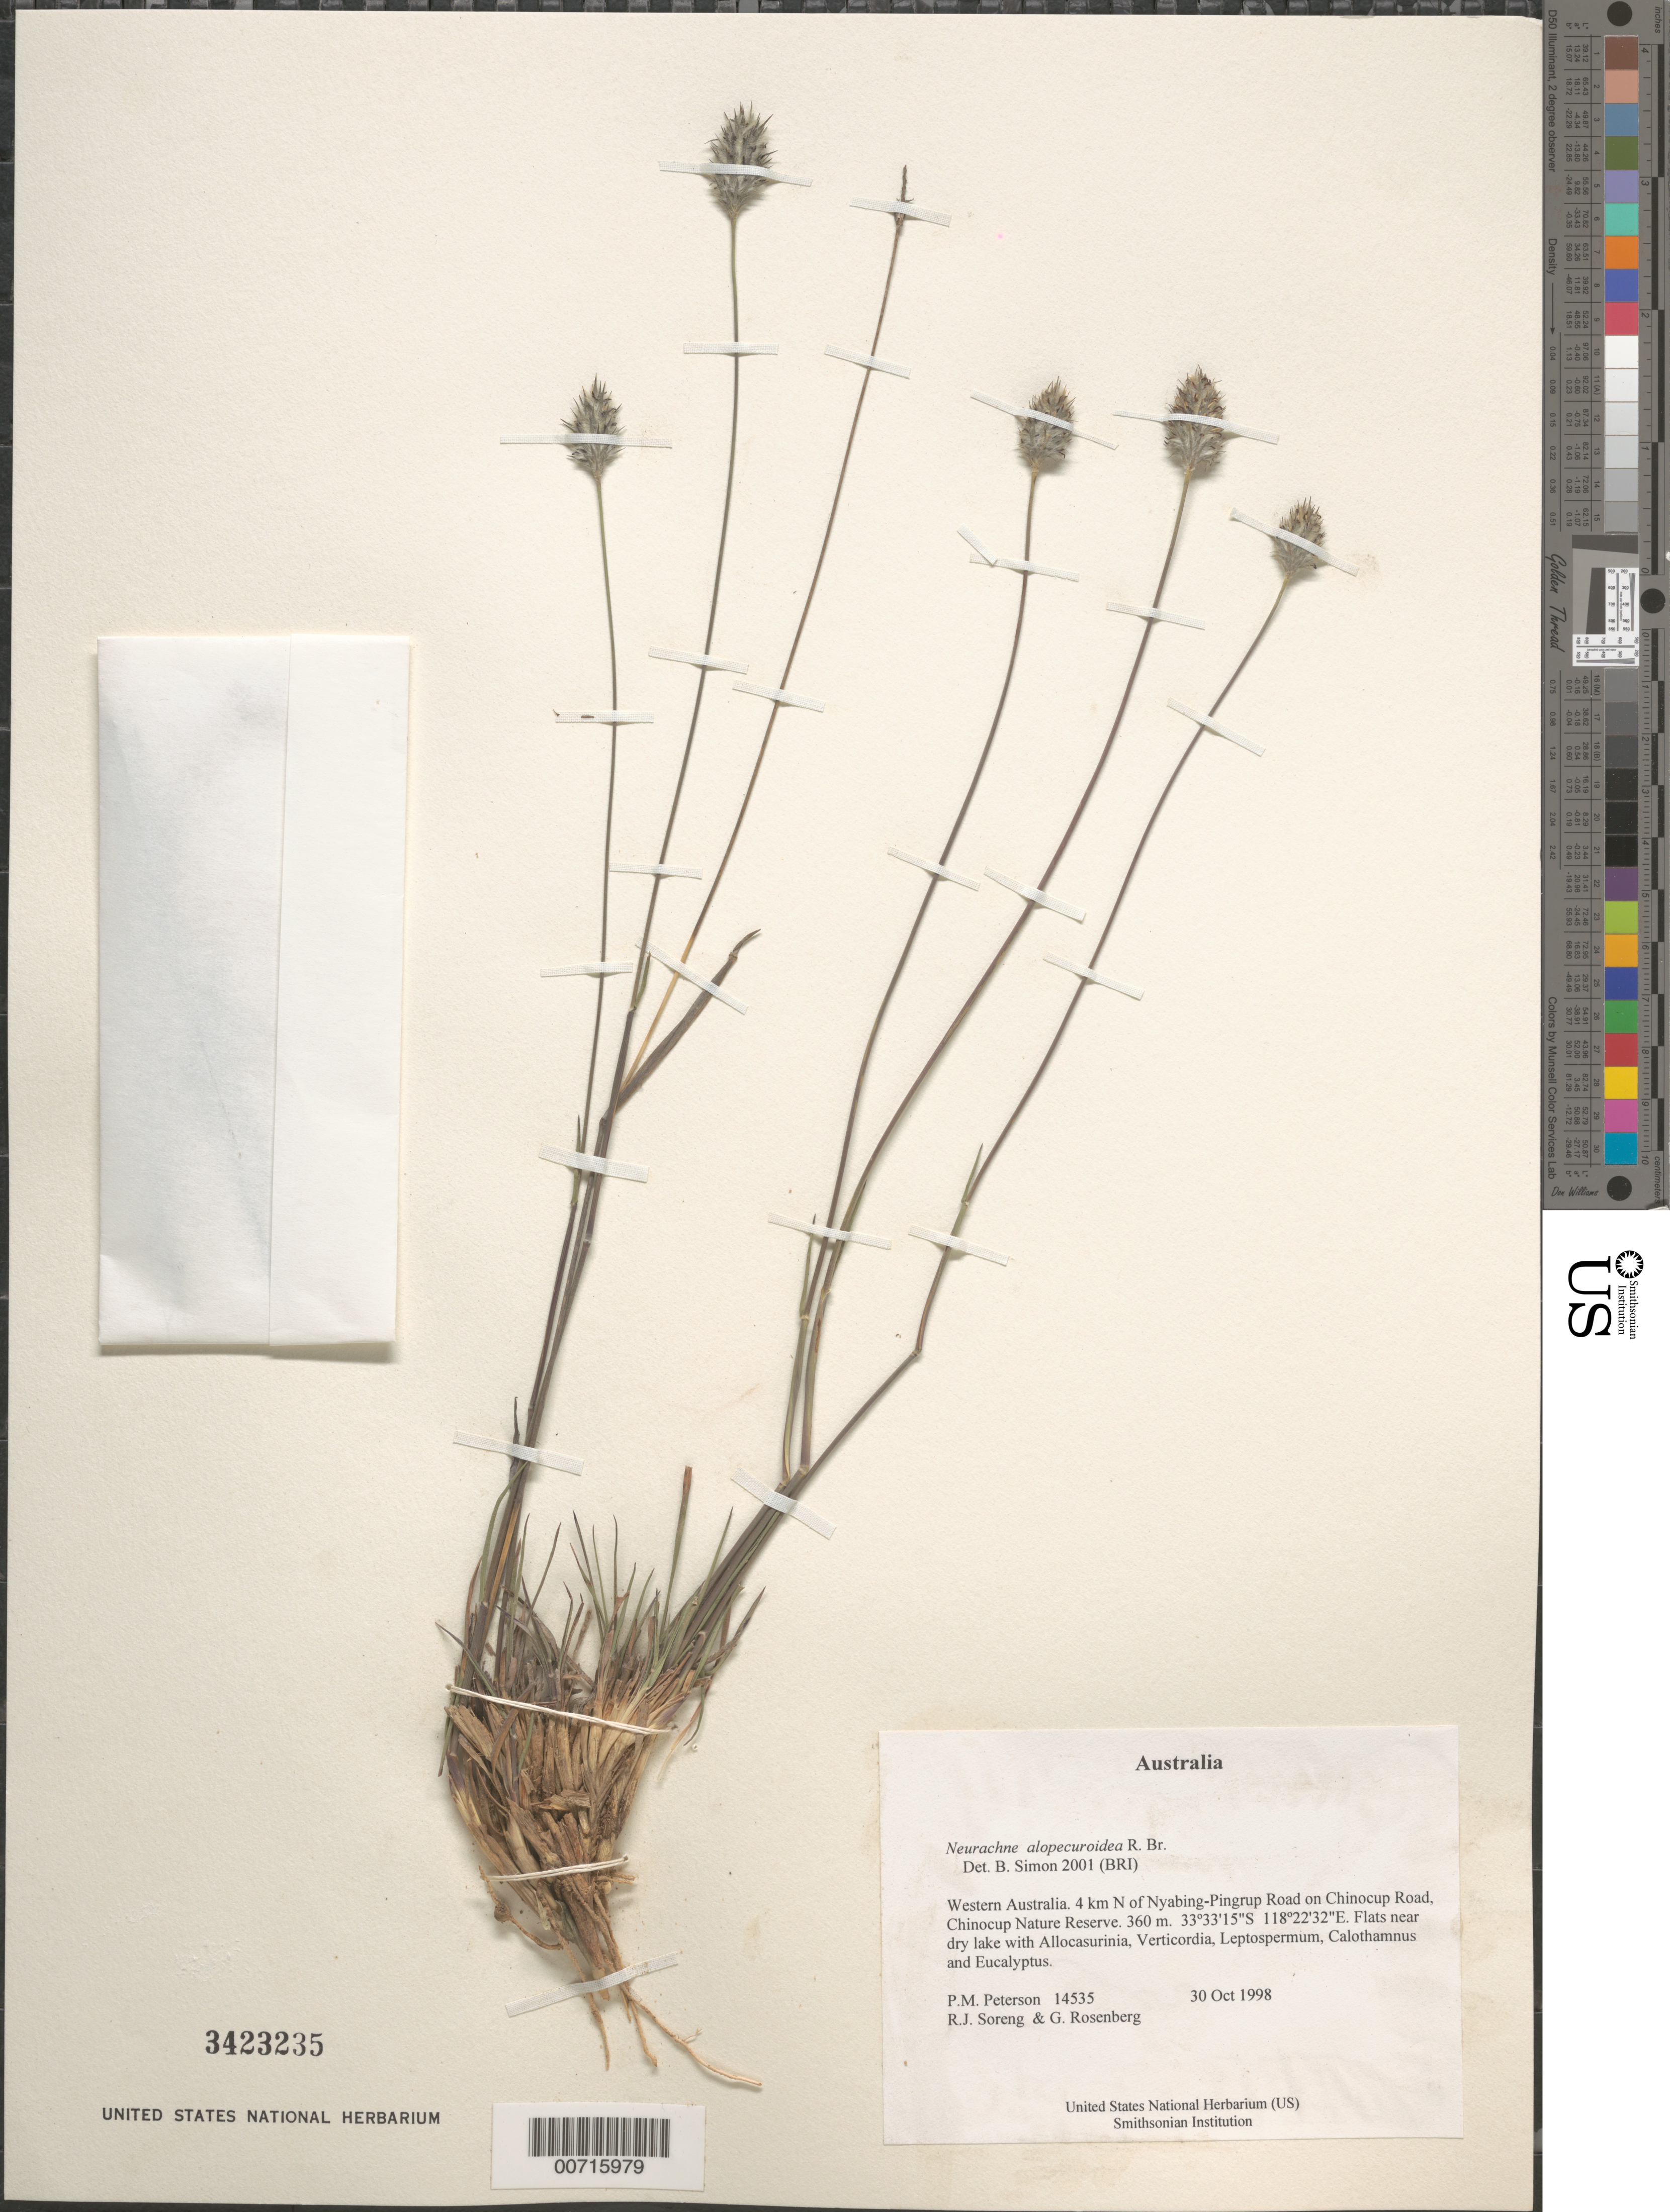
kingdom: Plantae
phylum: Tracheophyta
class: Liliopsida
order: Poales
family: Poaceae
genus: Neurachne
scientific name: Neurachne alopecuroidea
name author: R. Br.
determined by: Simon, B.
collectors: P. M. Peterson, R. J. Soreng & G. Rosenberg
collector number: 14535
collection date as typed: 30 Oct 1998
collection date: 1998-10-30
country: Australia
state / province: Western Australia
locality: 4 km N of Nyabing-Pingrup Road on Chinocup Road, Chinocup Nature Reserve.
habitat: Flats near dry lake with Allocasurinia, Verticordia, Leptospermum, Calothamnus and Eucalyptus.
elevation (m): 360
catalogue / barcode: US 3423235